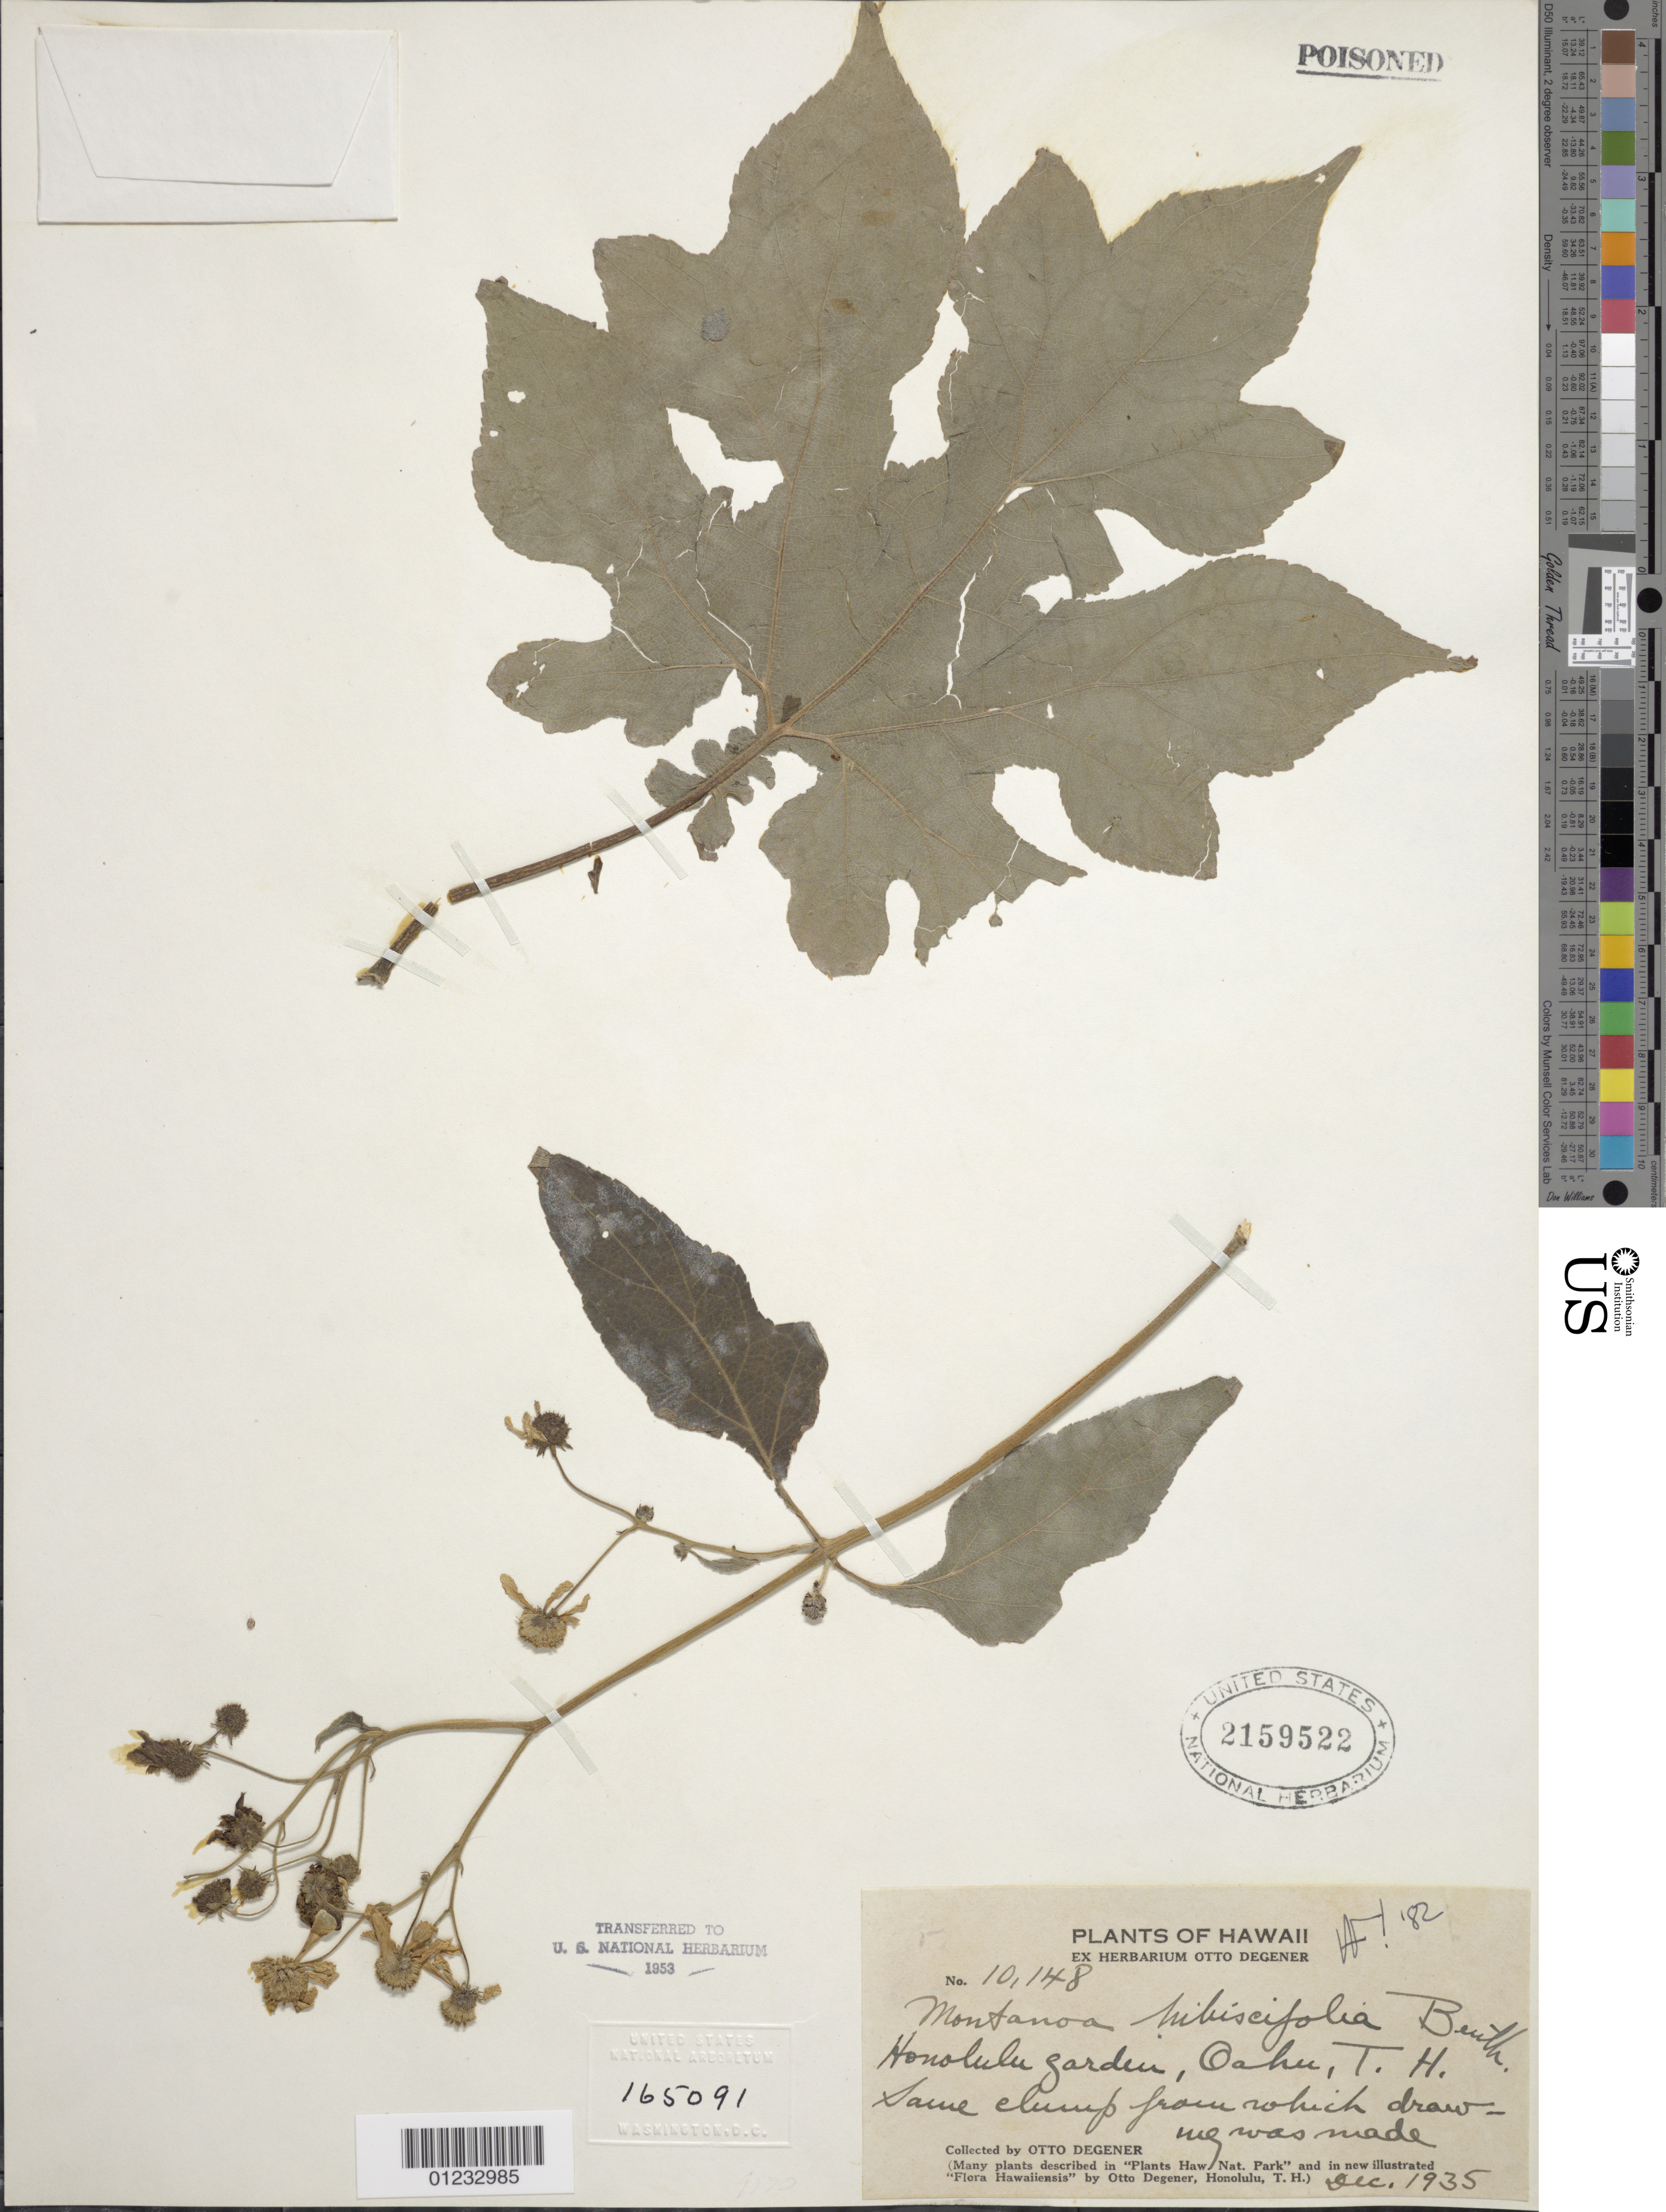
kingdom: Plantae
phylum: Tracheophyta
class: Magnoliopsida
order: Asterales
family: Asteraceae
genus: Montanoa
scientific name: Montanoa hibiscifolia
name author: Benth.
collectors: O. Degener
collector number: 10148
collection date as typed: Dec 1935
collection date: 1935-12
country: United States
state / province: Hawaii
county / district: Honolulu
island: Oahu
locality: Honolulu garden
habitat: Garden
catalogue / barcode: US 2159522